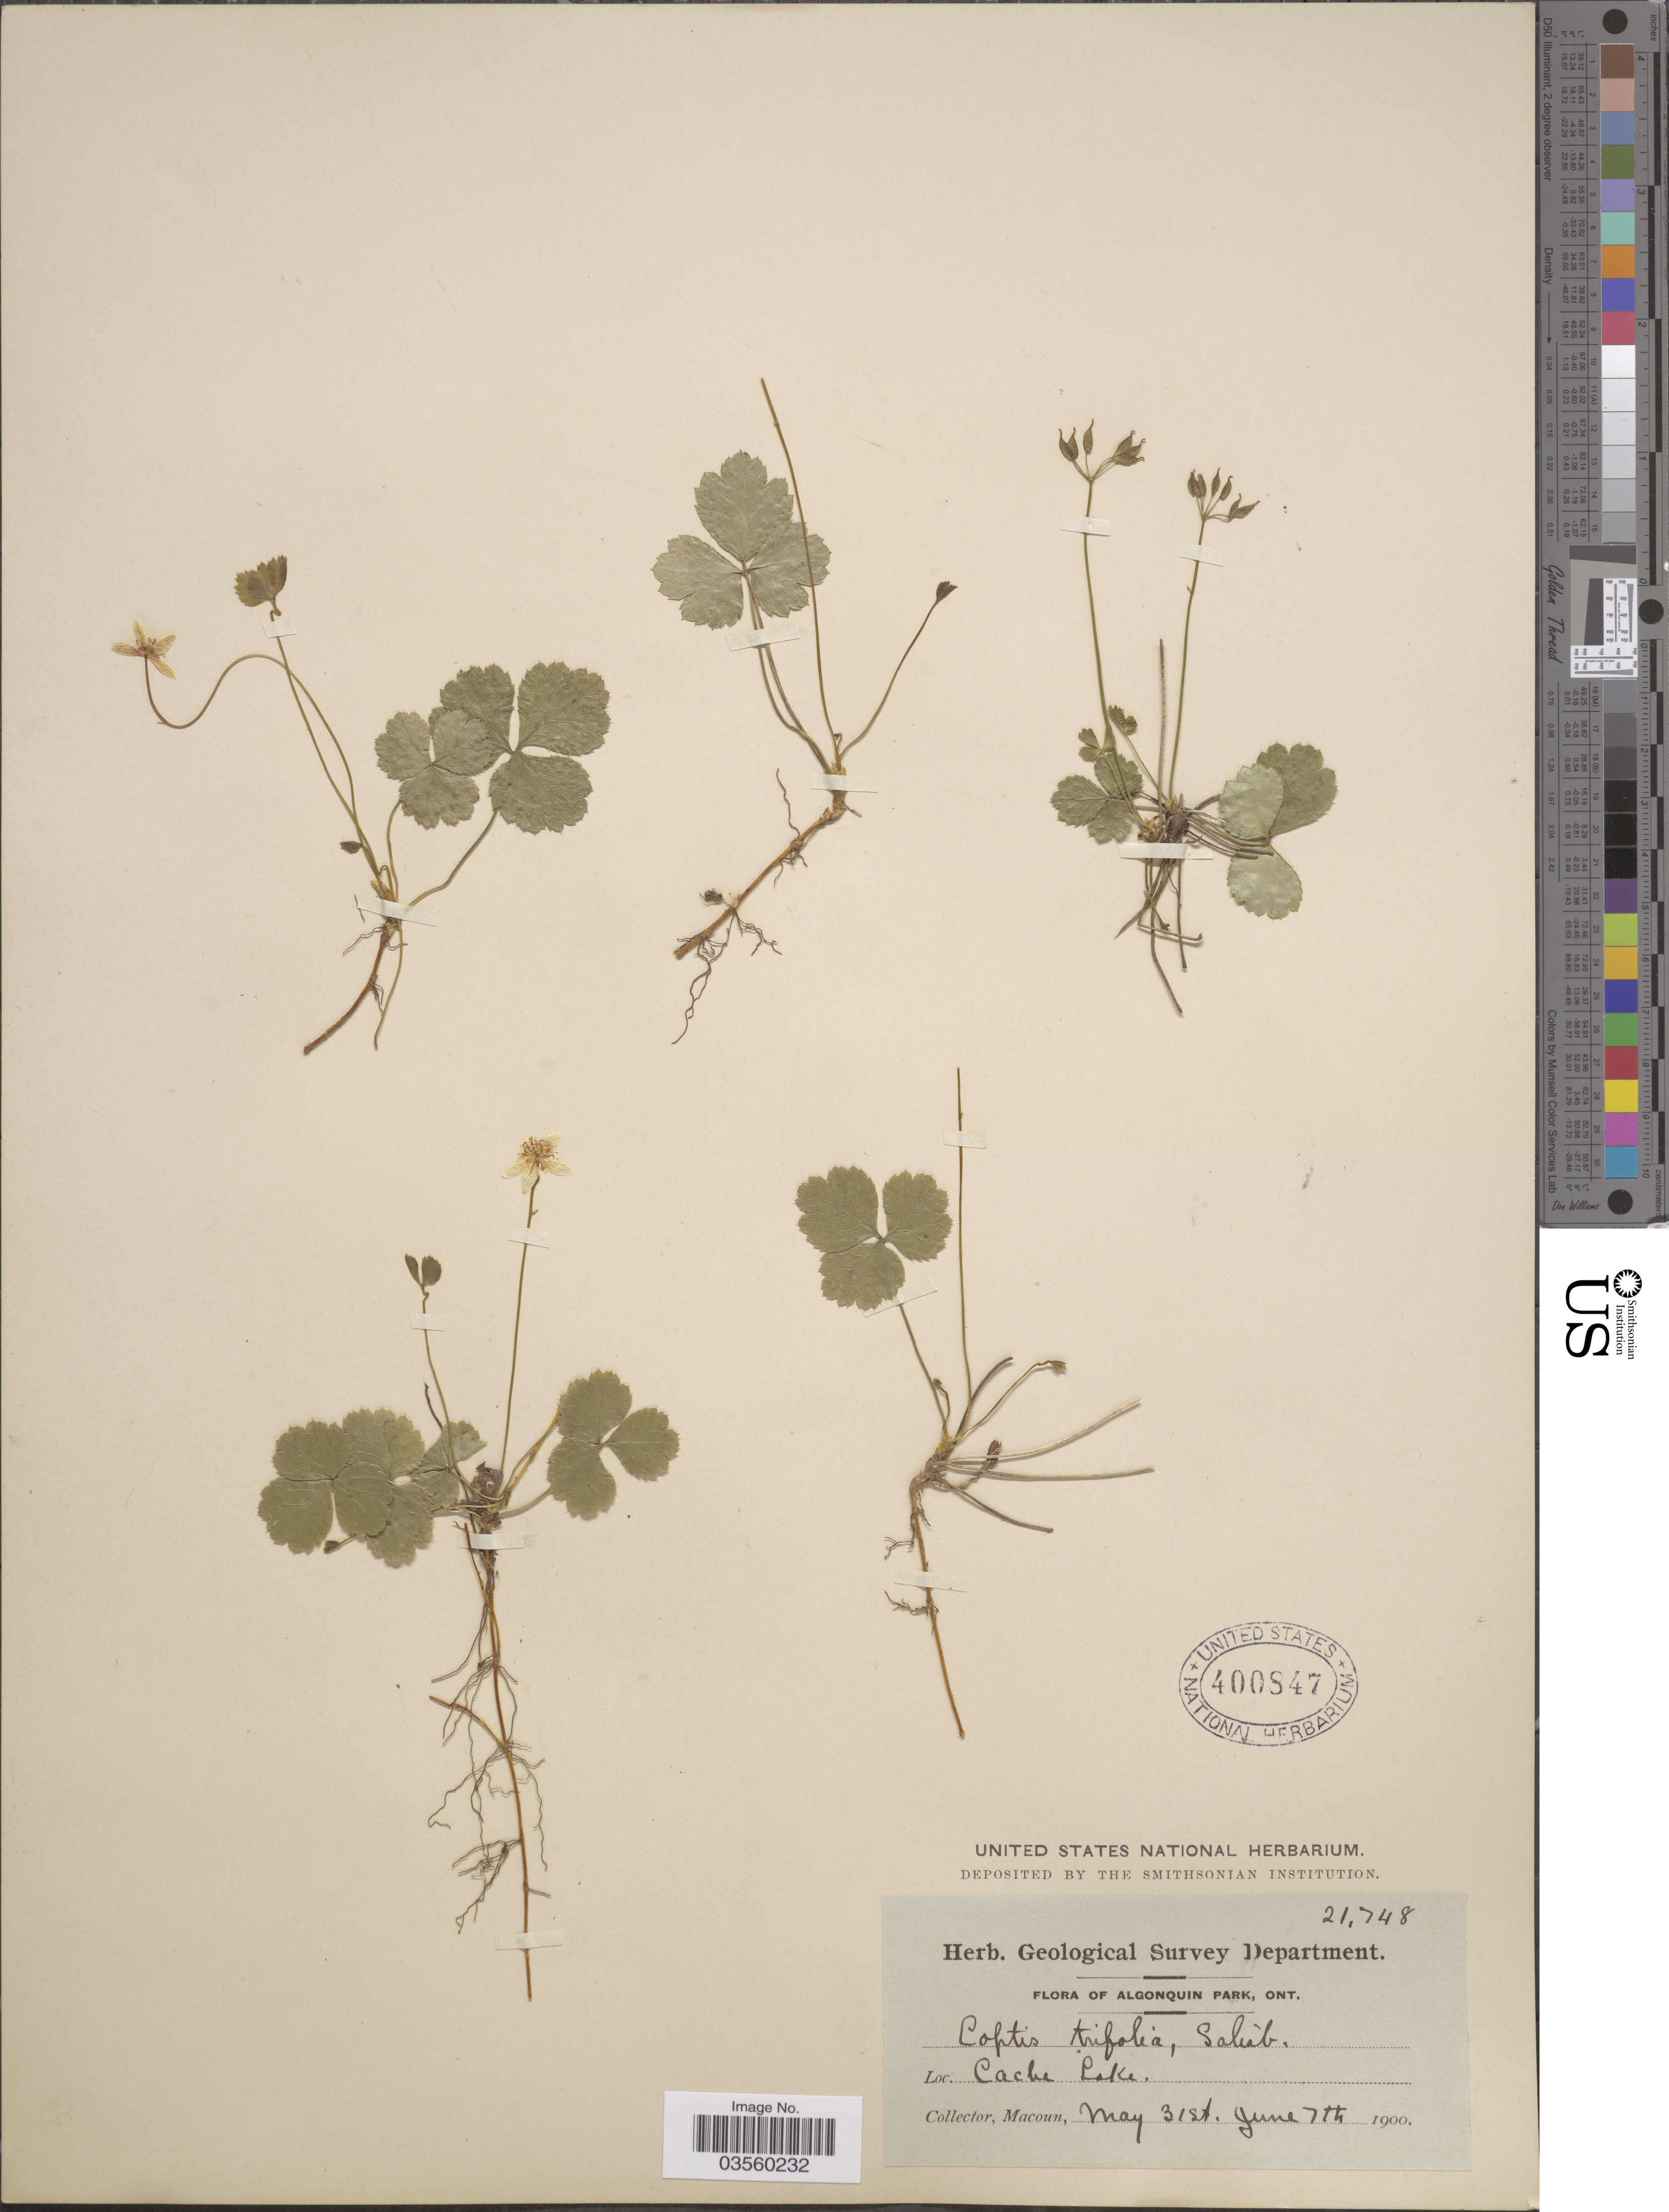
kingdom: Plantae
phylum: Tracheophyta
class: Magnoliopsida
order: Ranunculales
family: Ranunculaceae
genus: Coptis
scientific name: Coptis trifolia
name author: (L.) Salisb.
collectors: -- Macoun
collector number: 21748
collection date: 1900-05-31/1900-06-07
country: Canada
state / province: Ontario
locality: Alconquin Park. Cache Lake.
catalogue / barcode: US 400847